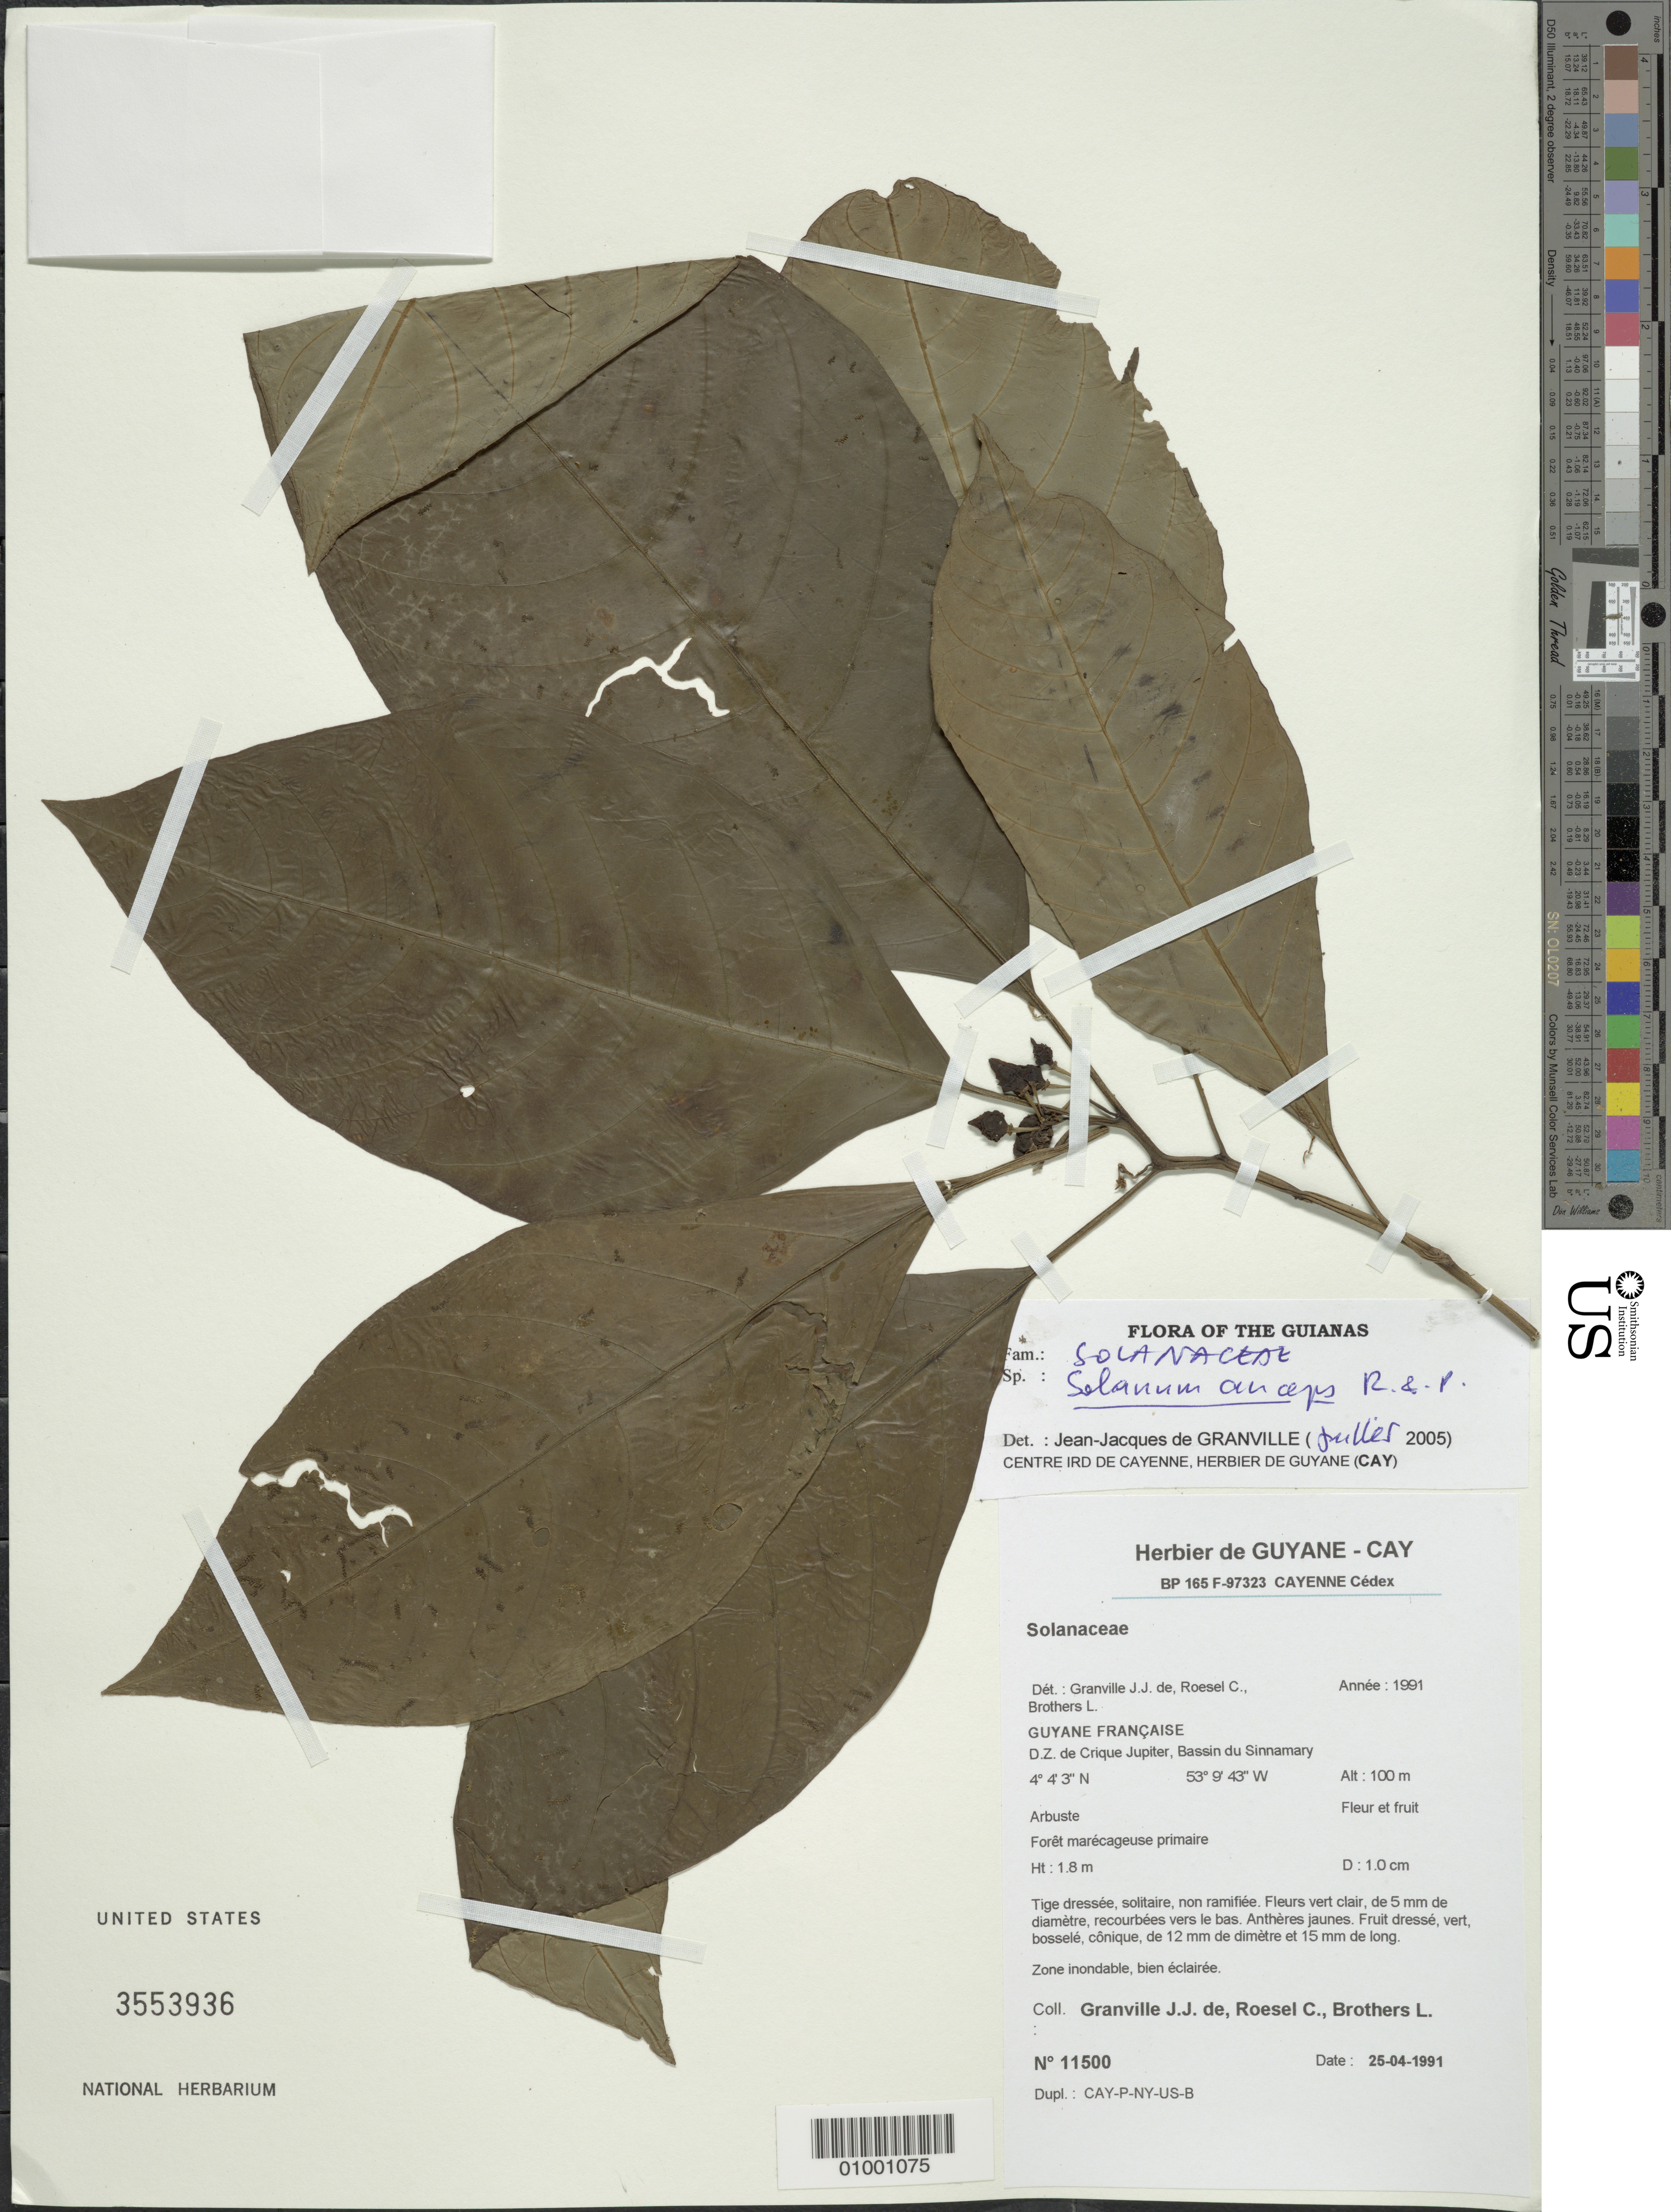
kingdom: Plantae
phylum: Tracheophyta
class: Magnoliopsida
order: Solanales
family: Solanaceae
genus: Solanum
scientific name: Solanum anceps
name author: Ruiz & Pav.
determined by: Granville, J. J. de, (CAY), Institut de Recherche pour le Developpement (IRD) (FRENCH GUIANA)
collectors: J.-J. de Granville, C. S. Roesel & L. Brothers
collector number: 11500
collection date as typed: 25-Apr-91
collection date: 1991-04-25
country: French Guiana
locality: D.Z. de Crique Jupiter, Bassin du Sinnamary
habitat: Foret marecageuse primaire. Zone inondable, bien eclairee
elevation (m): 100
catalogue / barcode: US 3553936